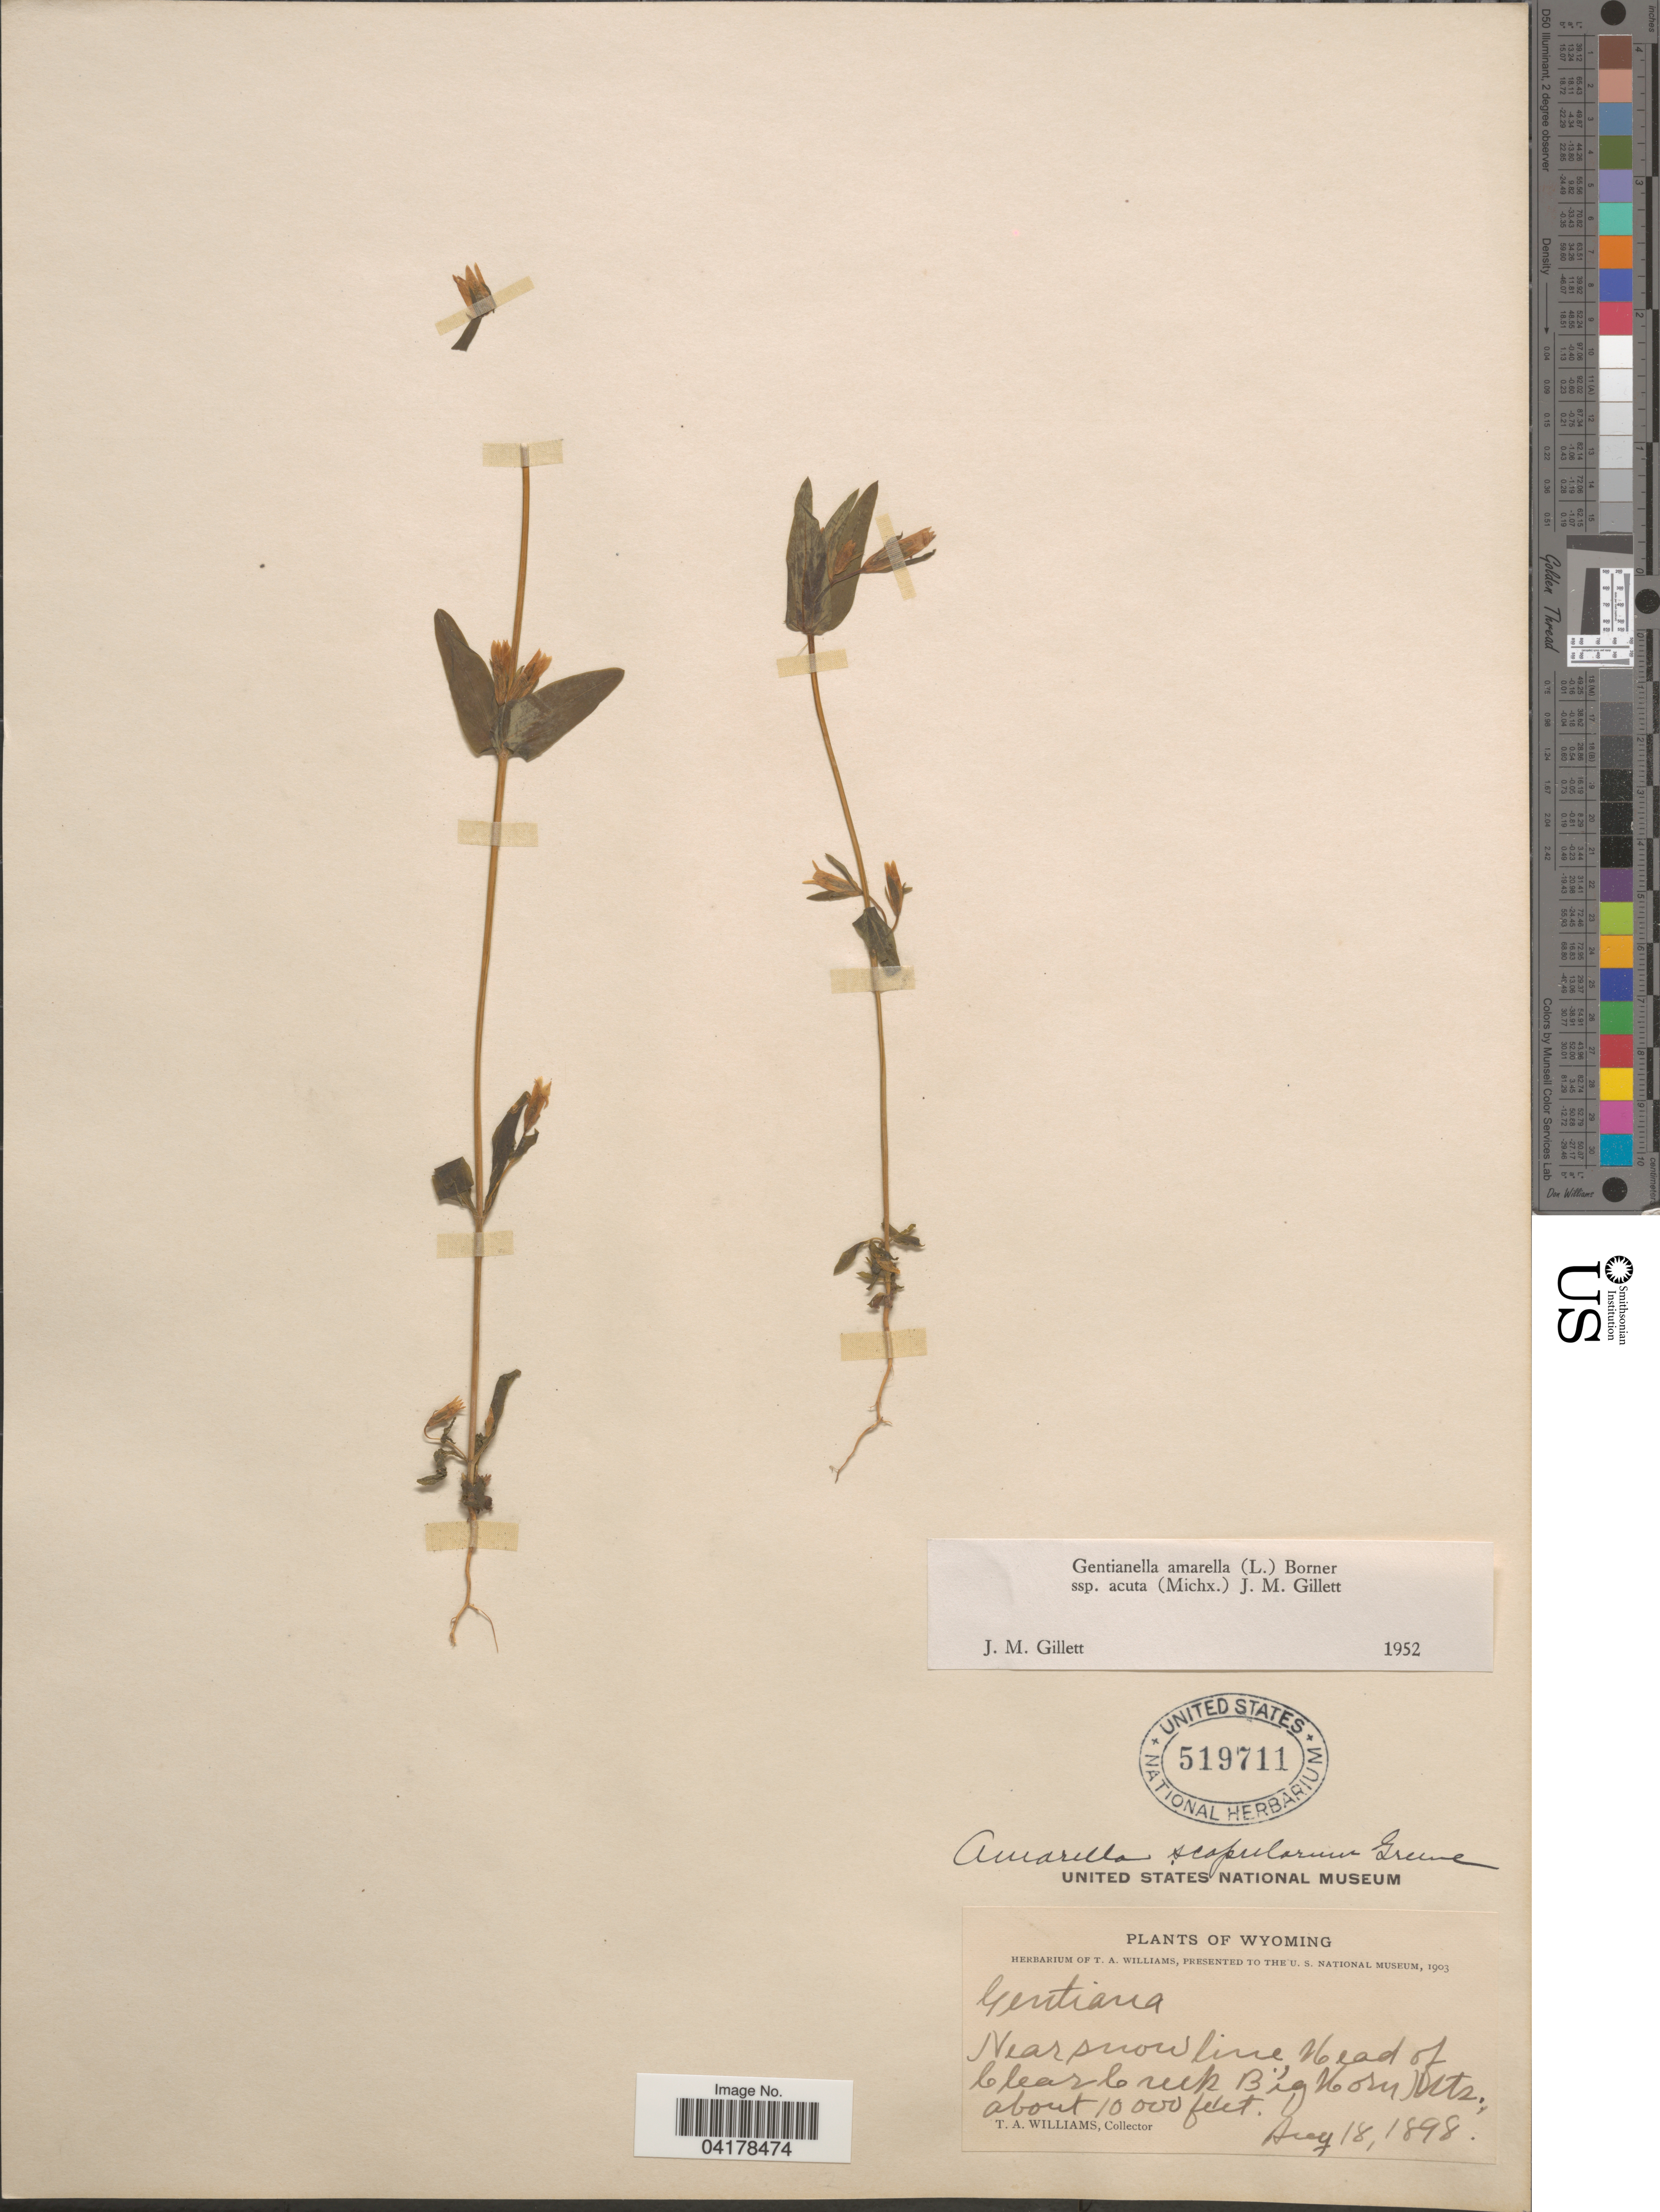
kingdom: Plantae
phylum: Tracheophyta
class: Magnoliopsida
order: Gentianales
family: Gentianaceae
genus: Gentianella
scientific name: Gentianella amarella subsp. acuta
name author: (Michx.) J.M. Gillett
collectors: T. Williams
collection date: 1898-08-18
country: United States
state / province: Wyoming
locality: Head of Clear Creek Big Horn Mts.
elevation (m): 3048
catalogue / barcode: US 519711